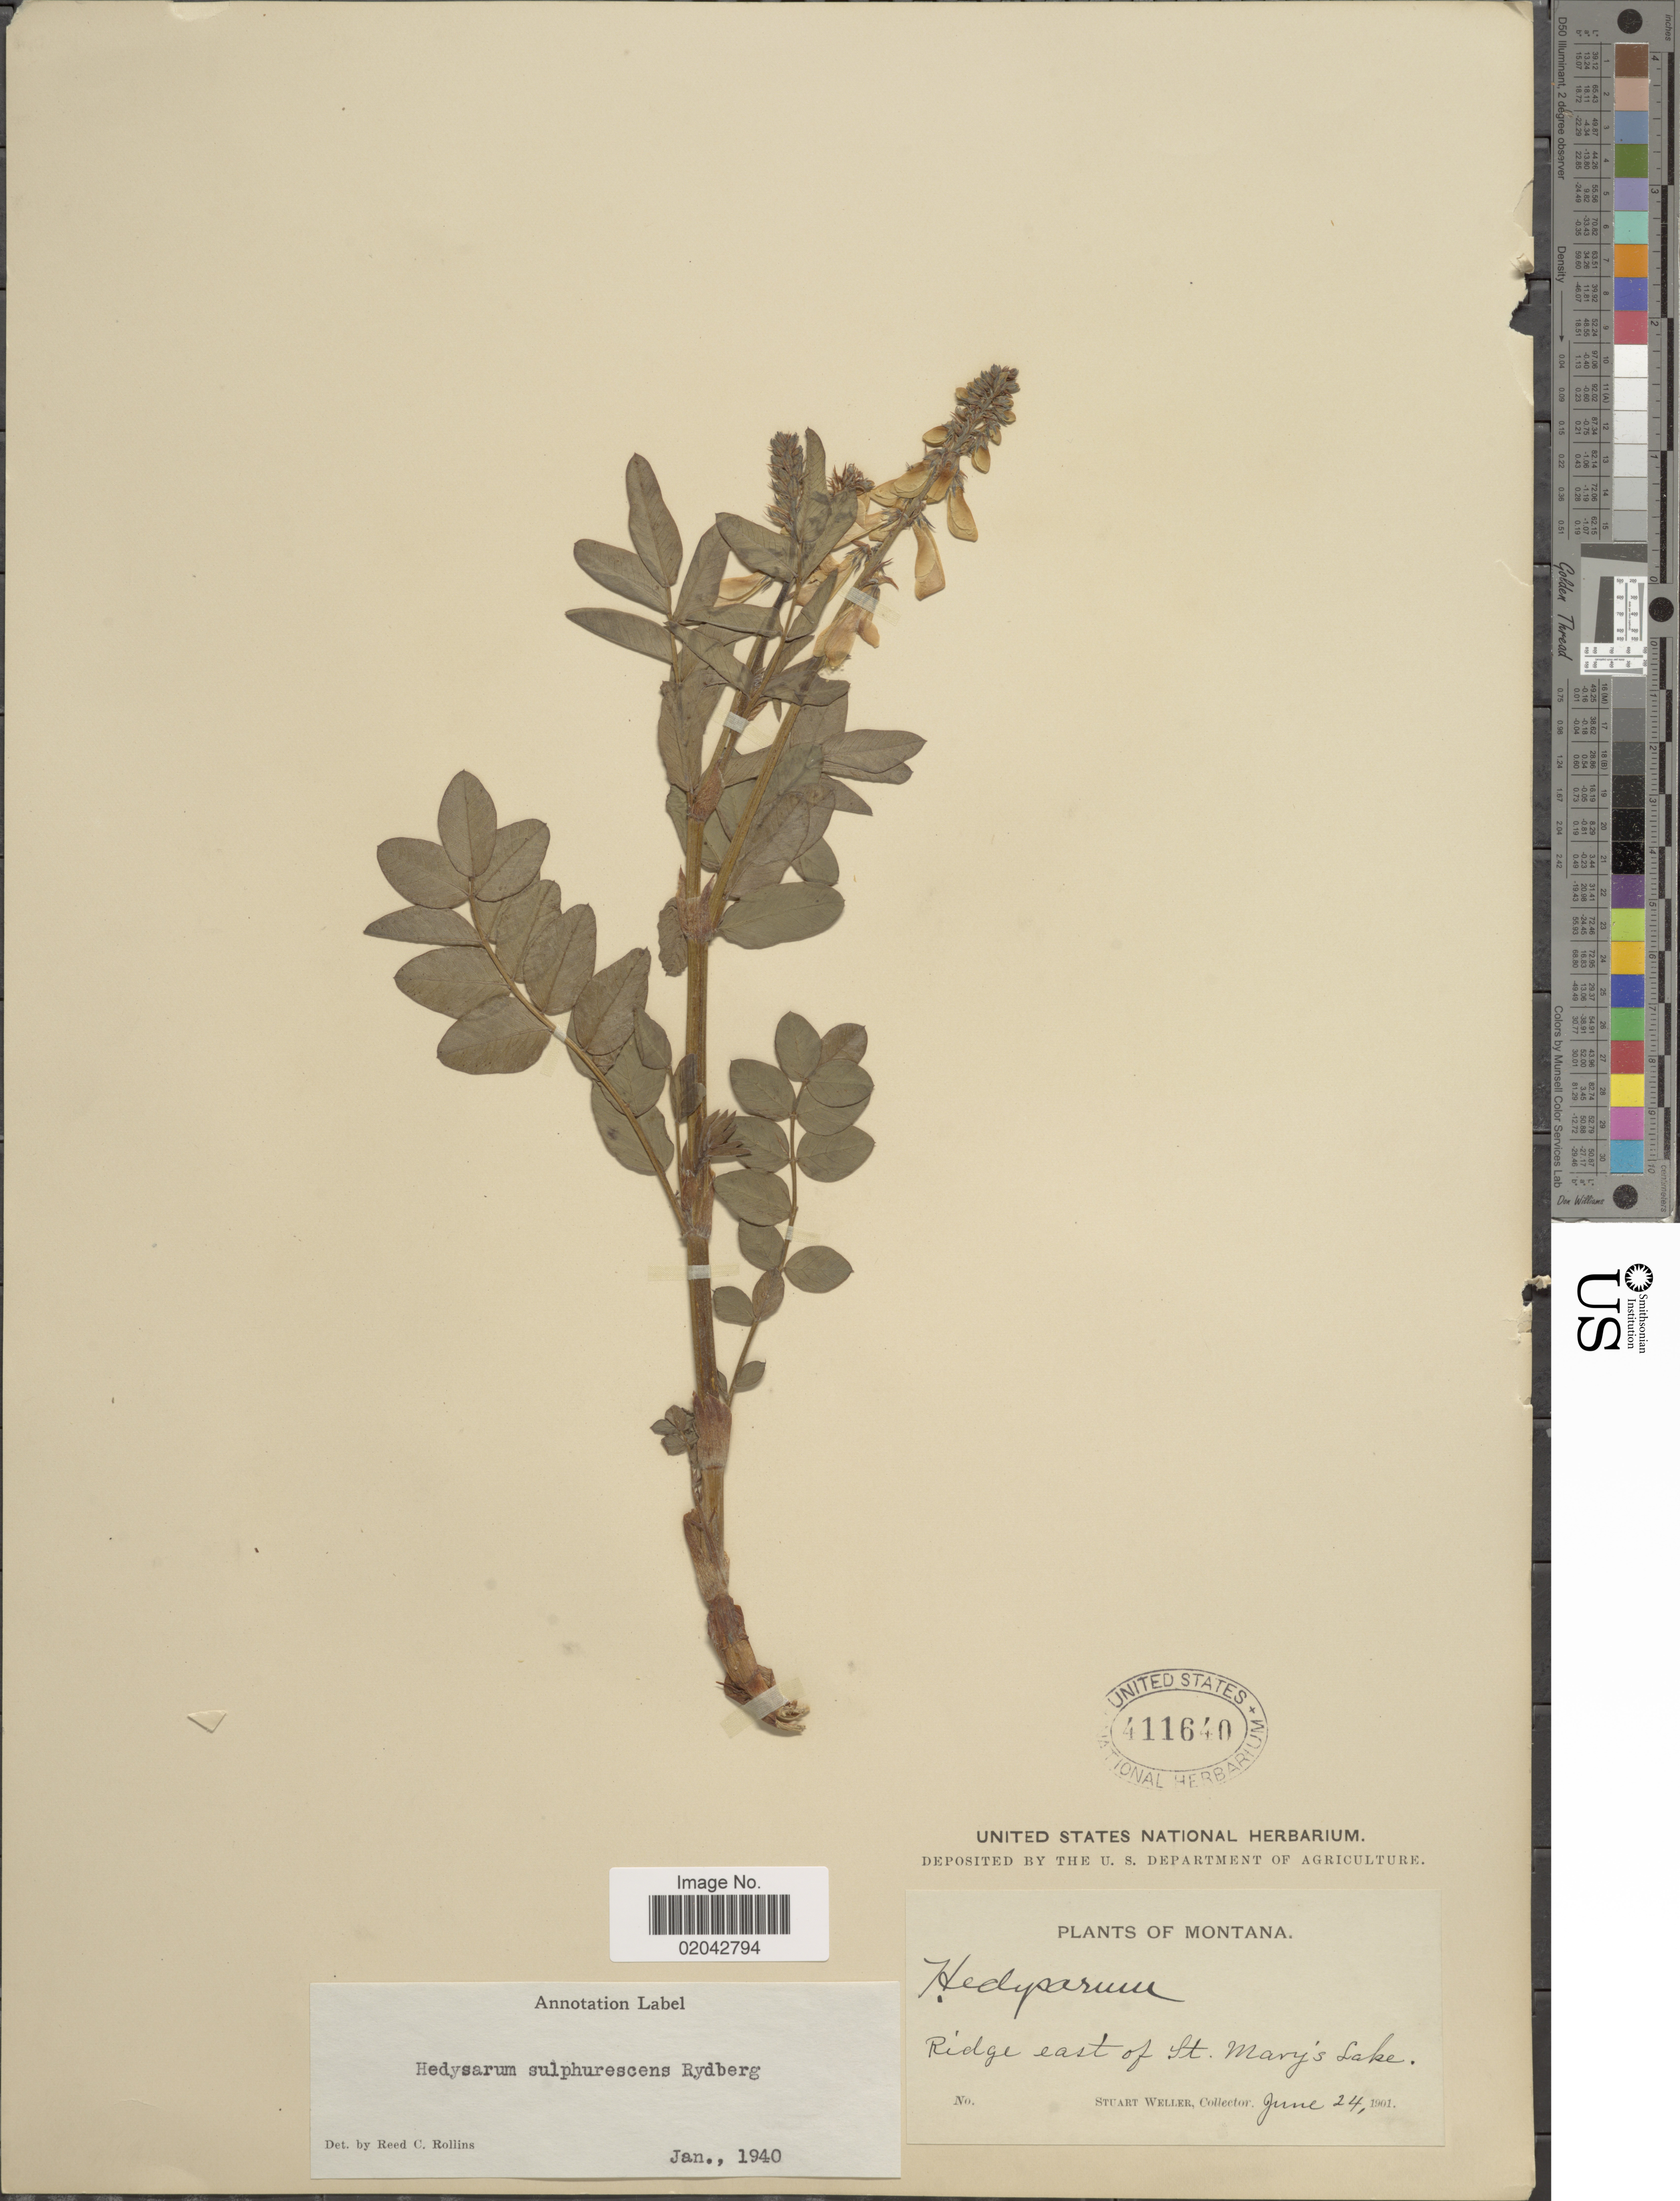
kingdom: Plantae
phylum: Tracheophyta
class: Magnoliopsida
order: Fabales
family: Fabaceae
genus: Hedysarum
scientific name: Hedysarum sulphurescens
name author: Rydb.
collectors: S. Weller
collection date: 1901-06-24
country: United States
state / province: Montana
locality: Ridge east of St. Mary's Lake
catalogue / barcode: US 411640